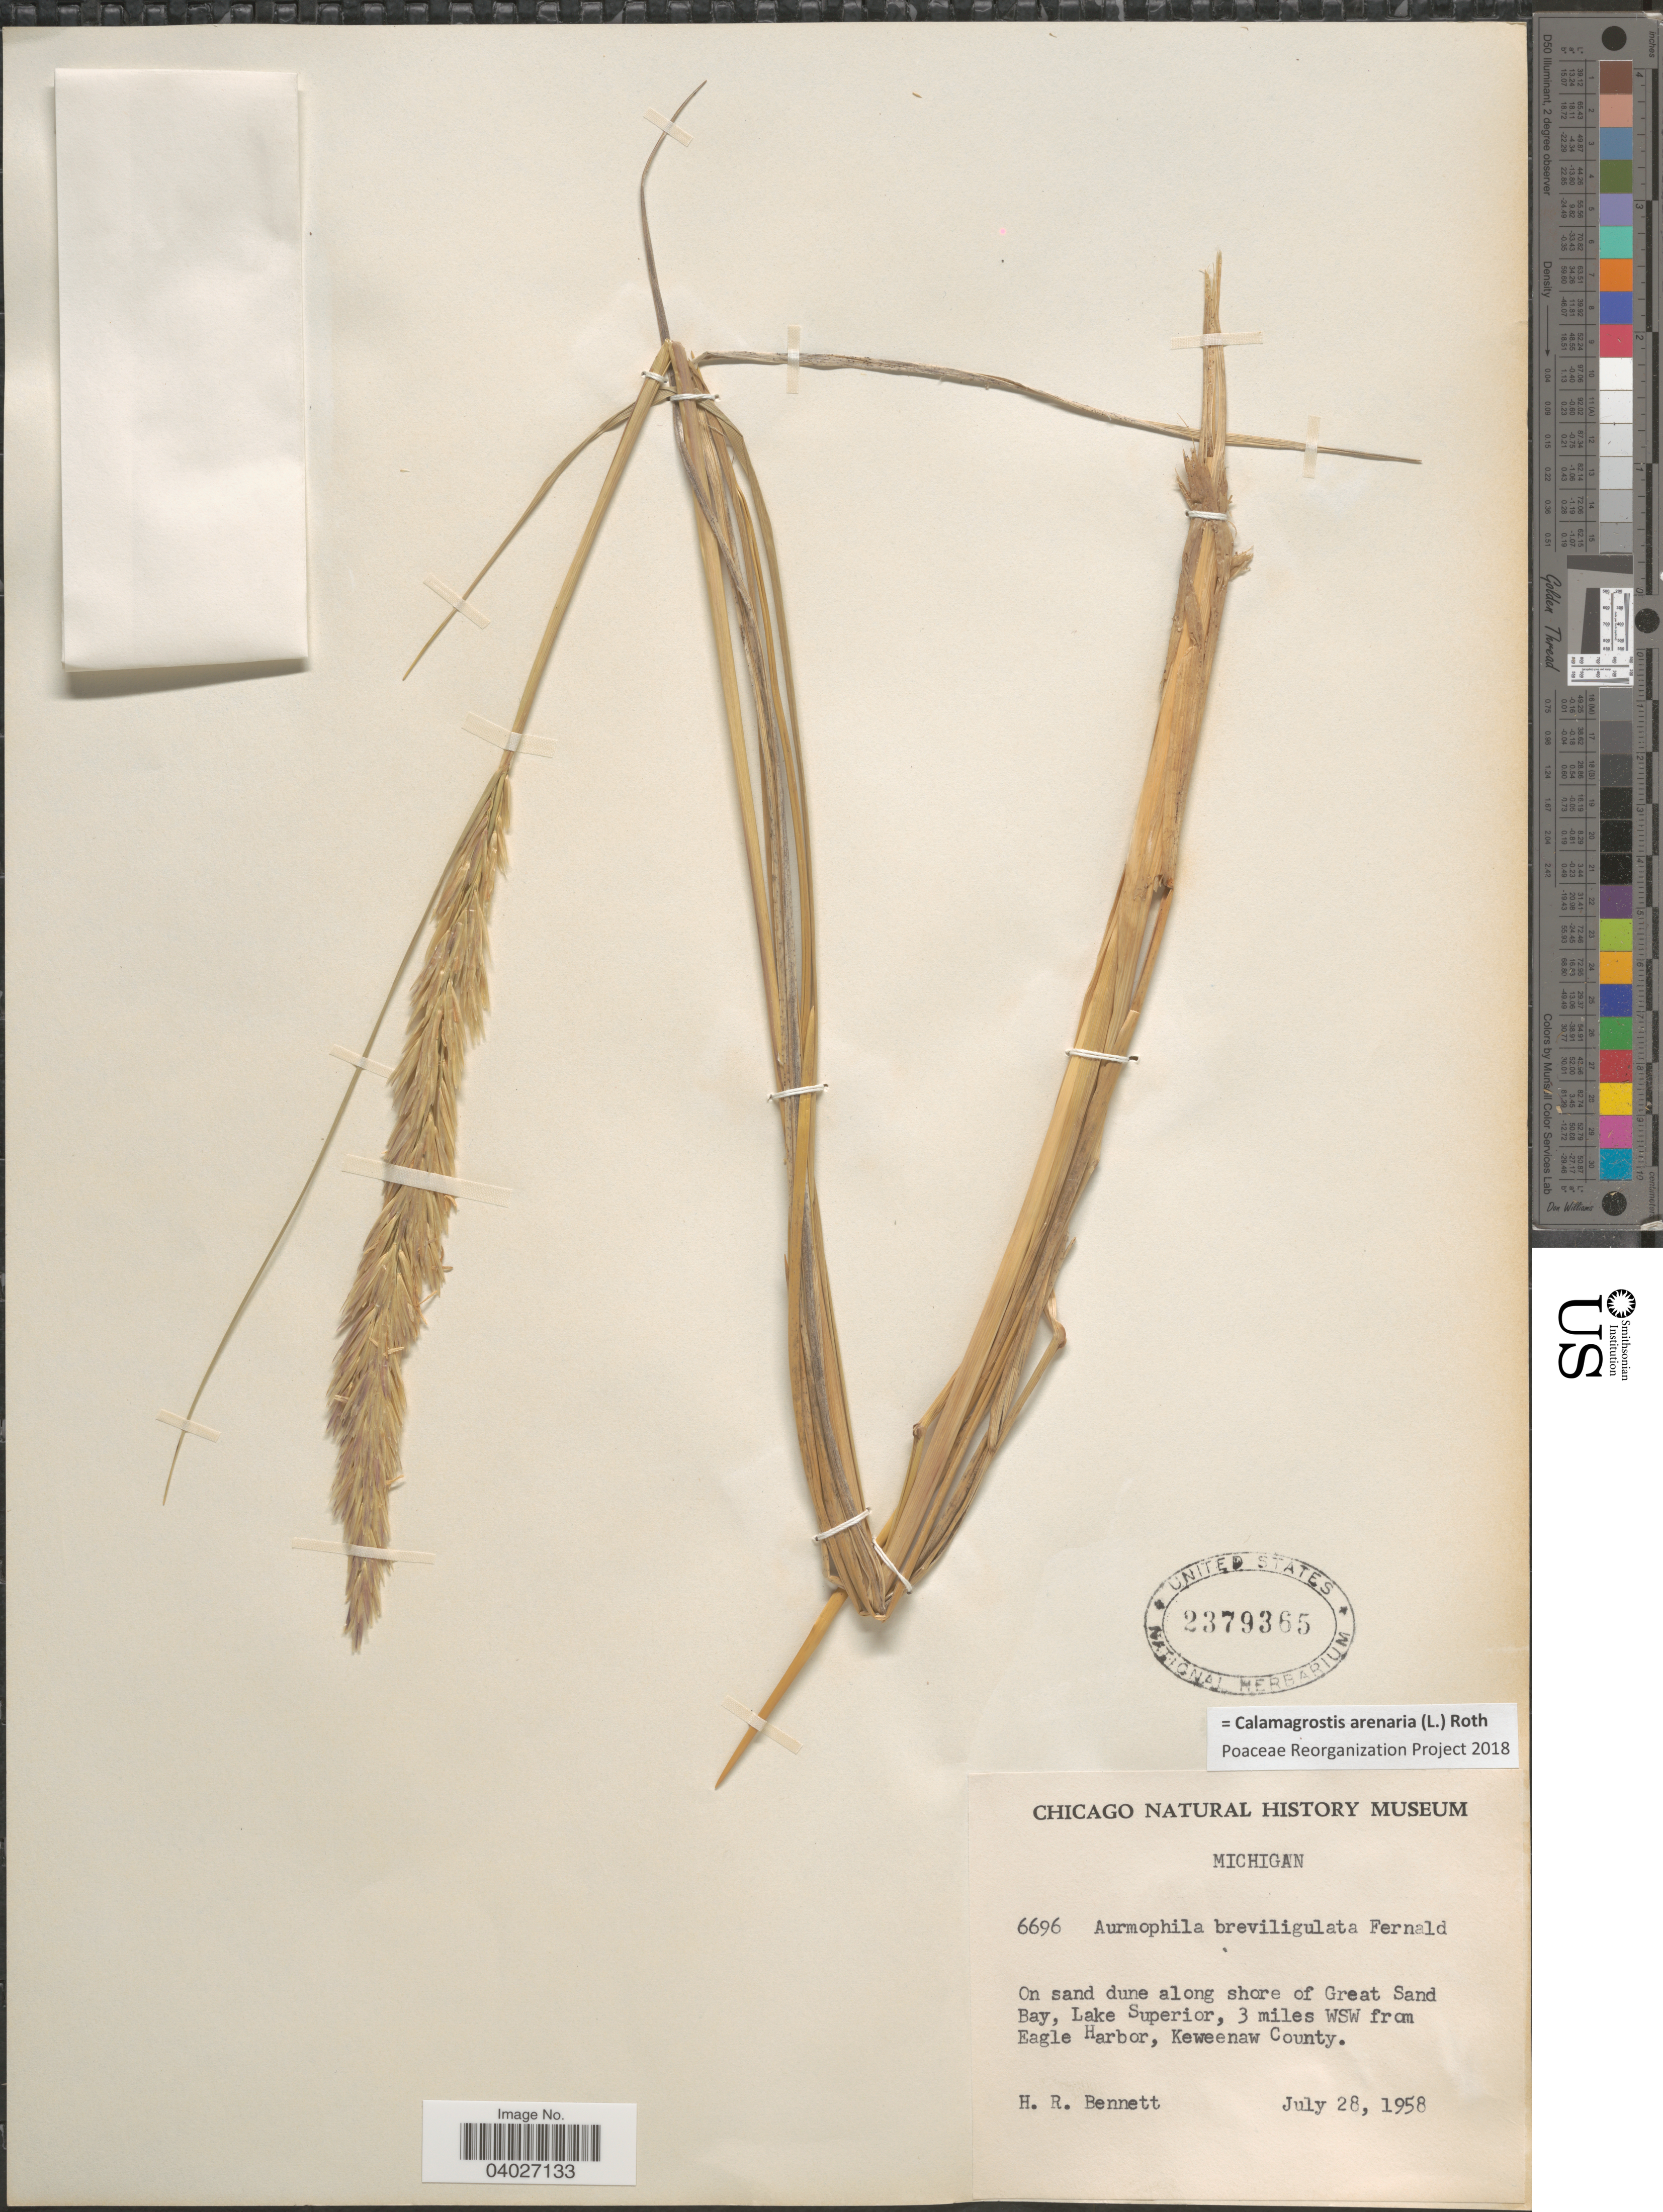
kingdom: Plantae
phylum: Tracheophyta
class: Liliopsida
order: Poales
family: Poaceae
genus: Calamagrostis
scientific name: Calamagrostis arenaria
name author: (L.) Roth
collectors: H. R. Bennett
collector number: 6696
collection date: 1958-07-28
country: United States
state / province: Michigan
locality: On sand dune along shore of Great Sand Bay, Lake Superior, 3 miles WSW from Eagle Harbor, Keweenaw County.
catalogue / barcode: US 2379365